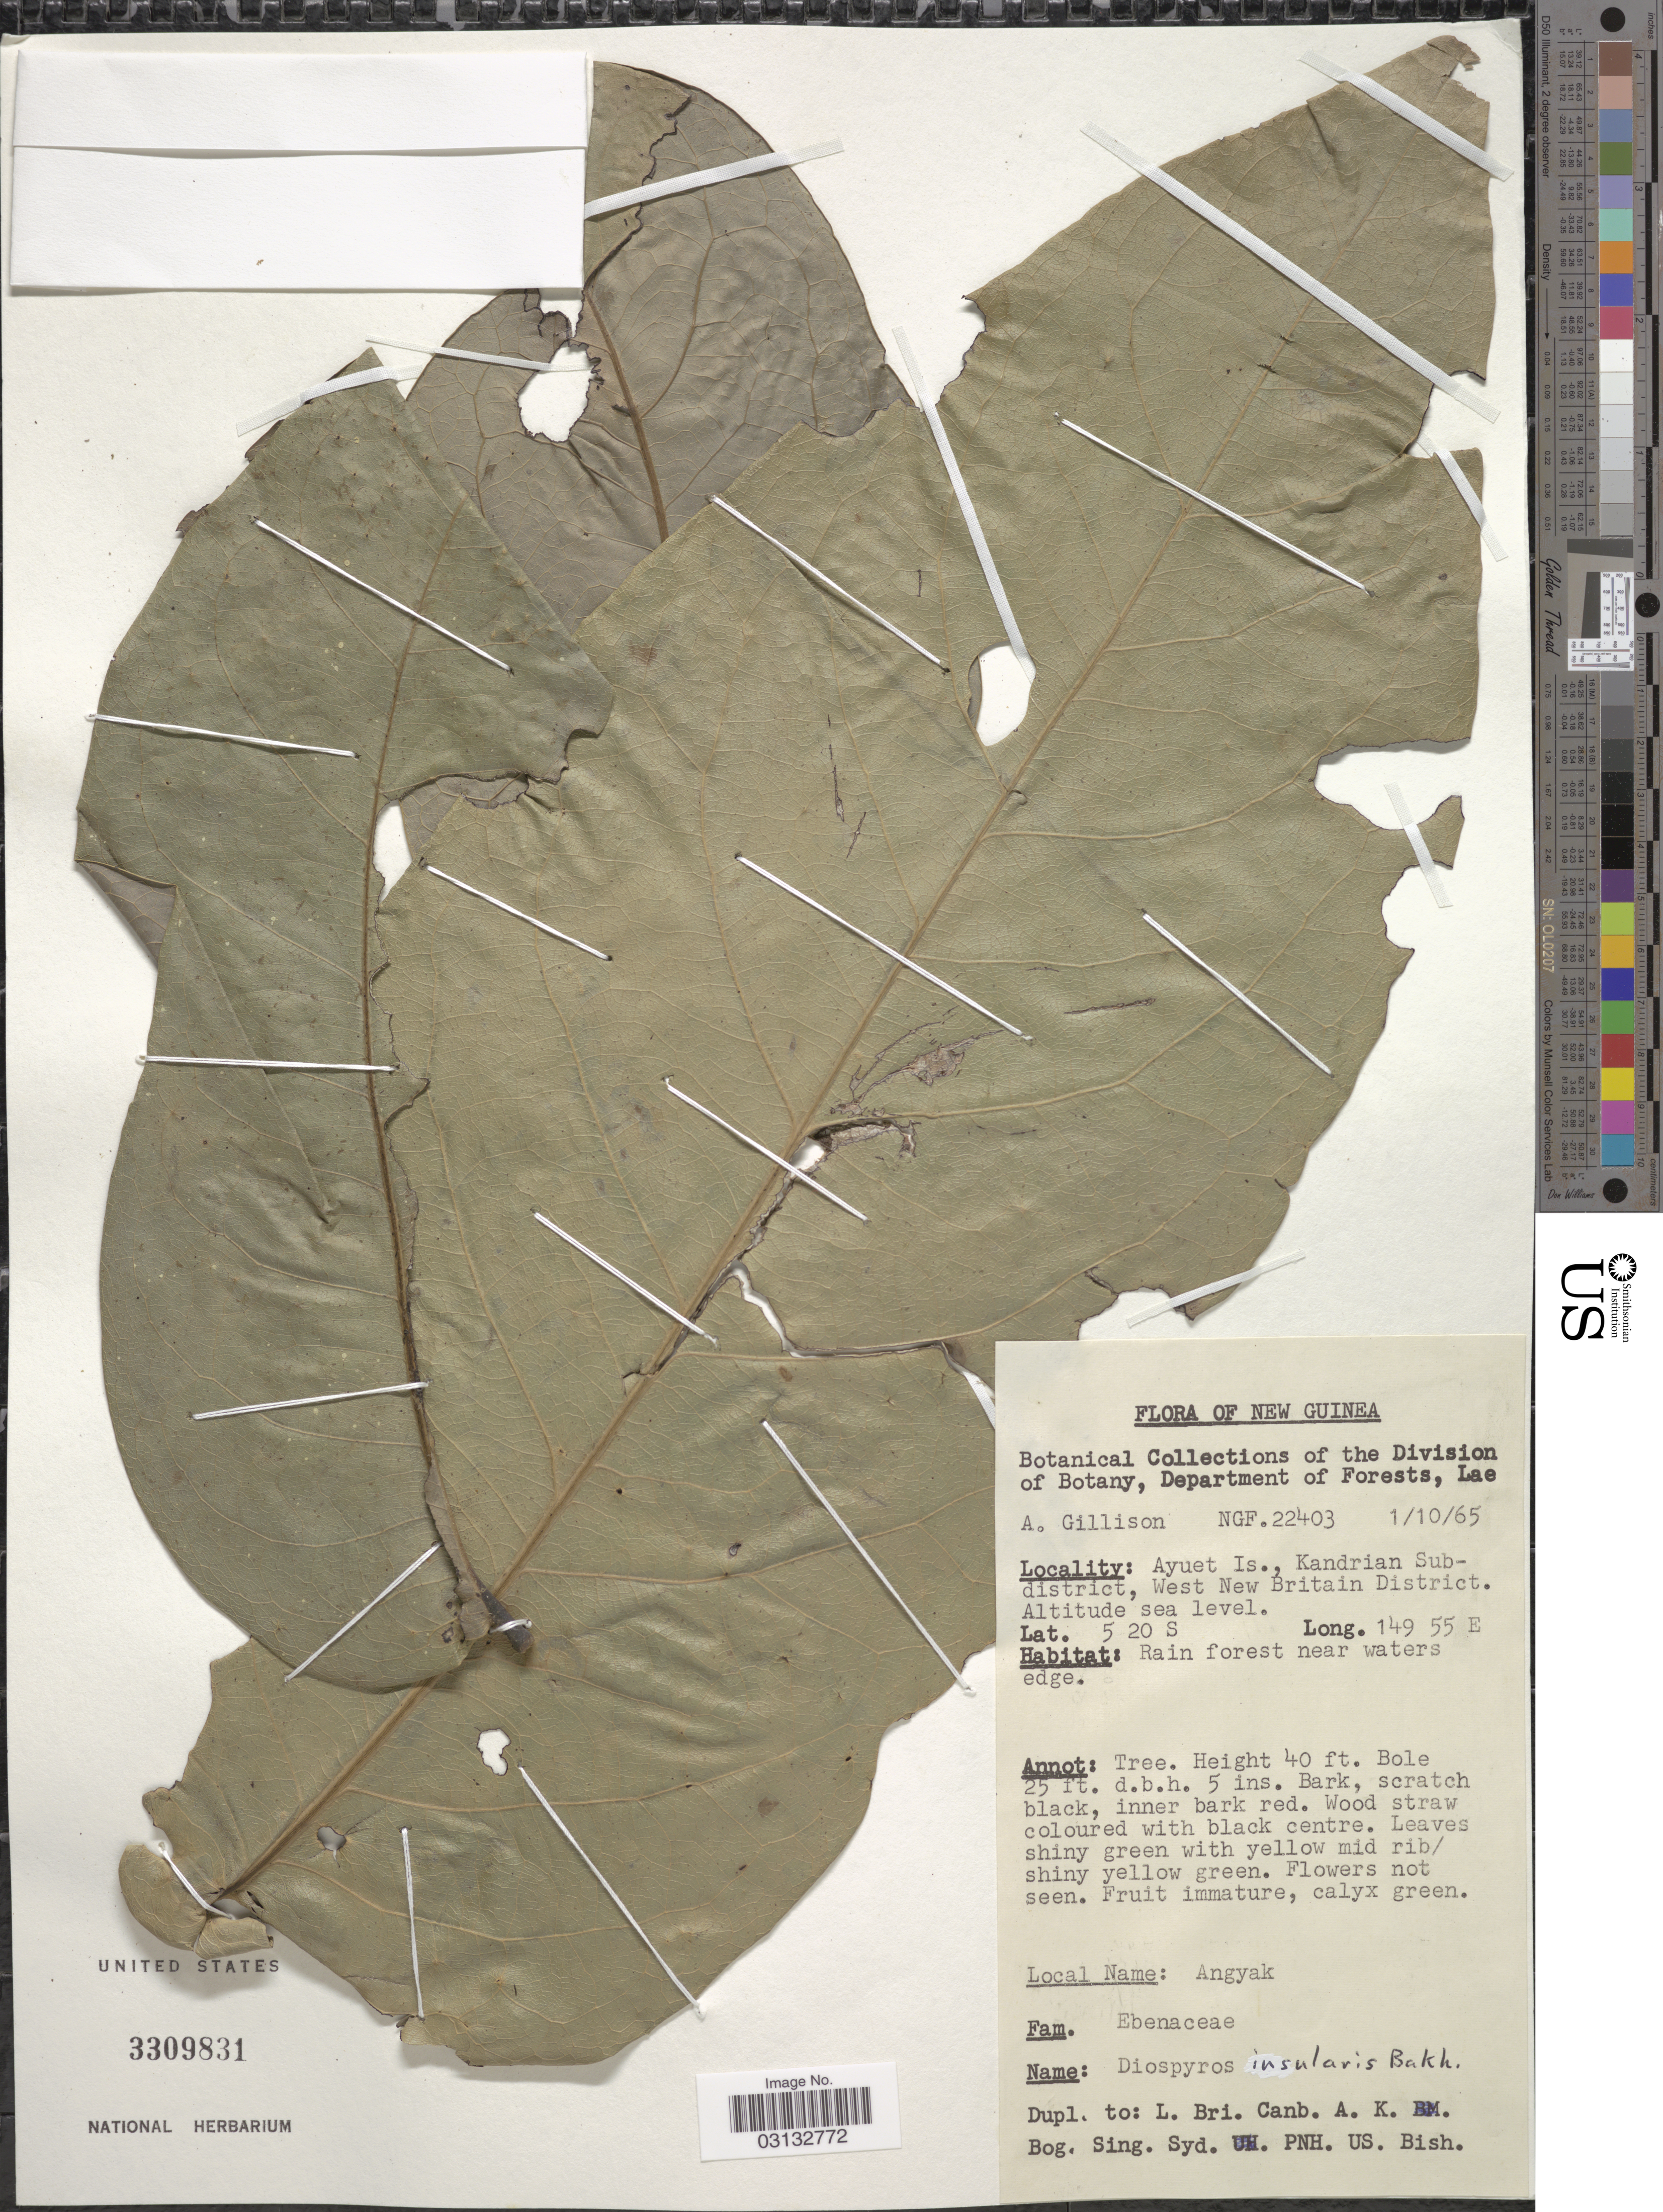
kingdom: Plantae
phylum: Tracheophyta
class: Magnoliopsida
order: Ericales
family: Ebenaceae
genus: Diospyros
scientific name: Diospyros insularis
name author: Bakh.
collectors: A. Gillison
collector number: NGF22403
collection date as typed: Transcribed d/m/y: 1/10/65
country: Papua New Guinea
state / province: West New Britain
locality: New Guinea. Ayuet Is., Kandrian Sub-district, West New Britain District.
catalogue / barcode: US 3309831